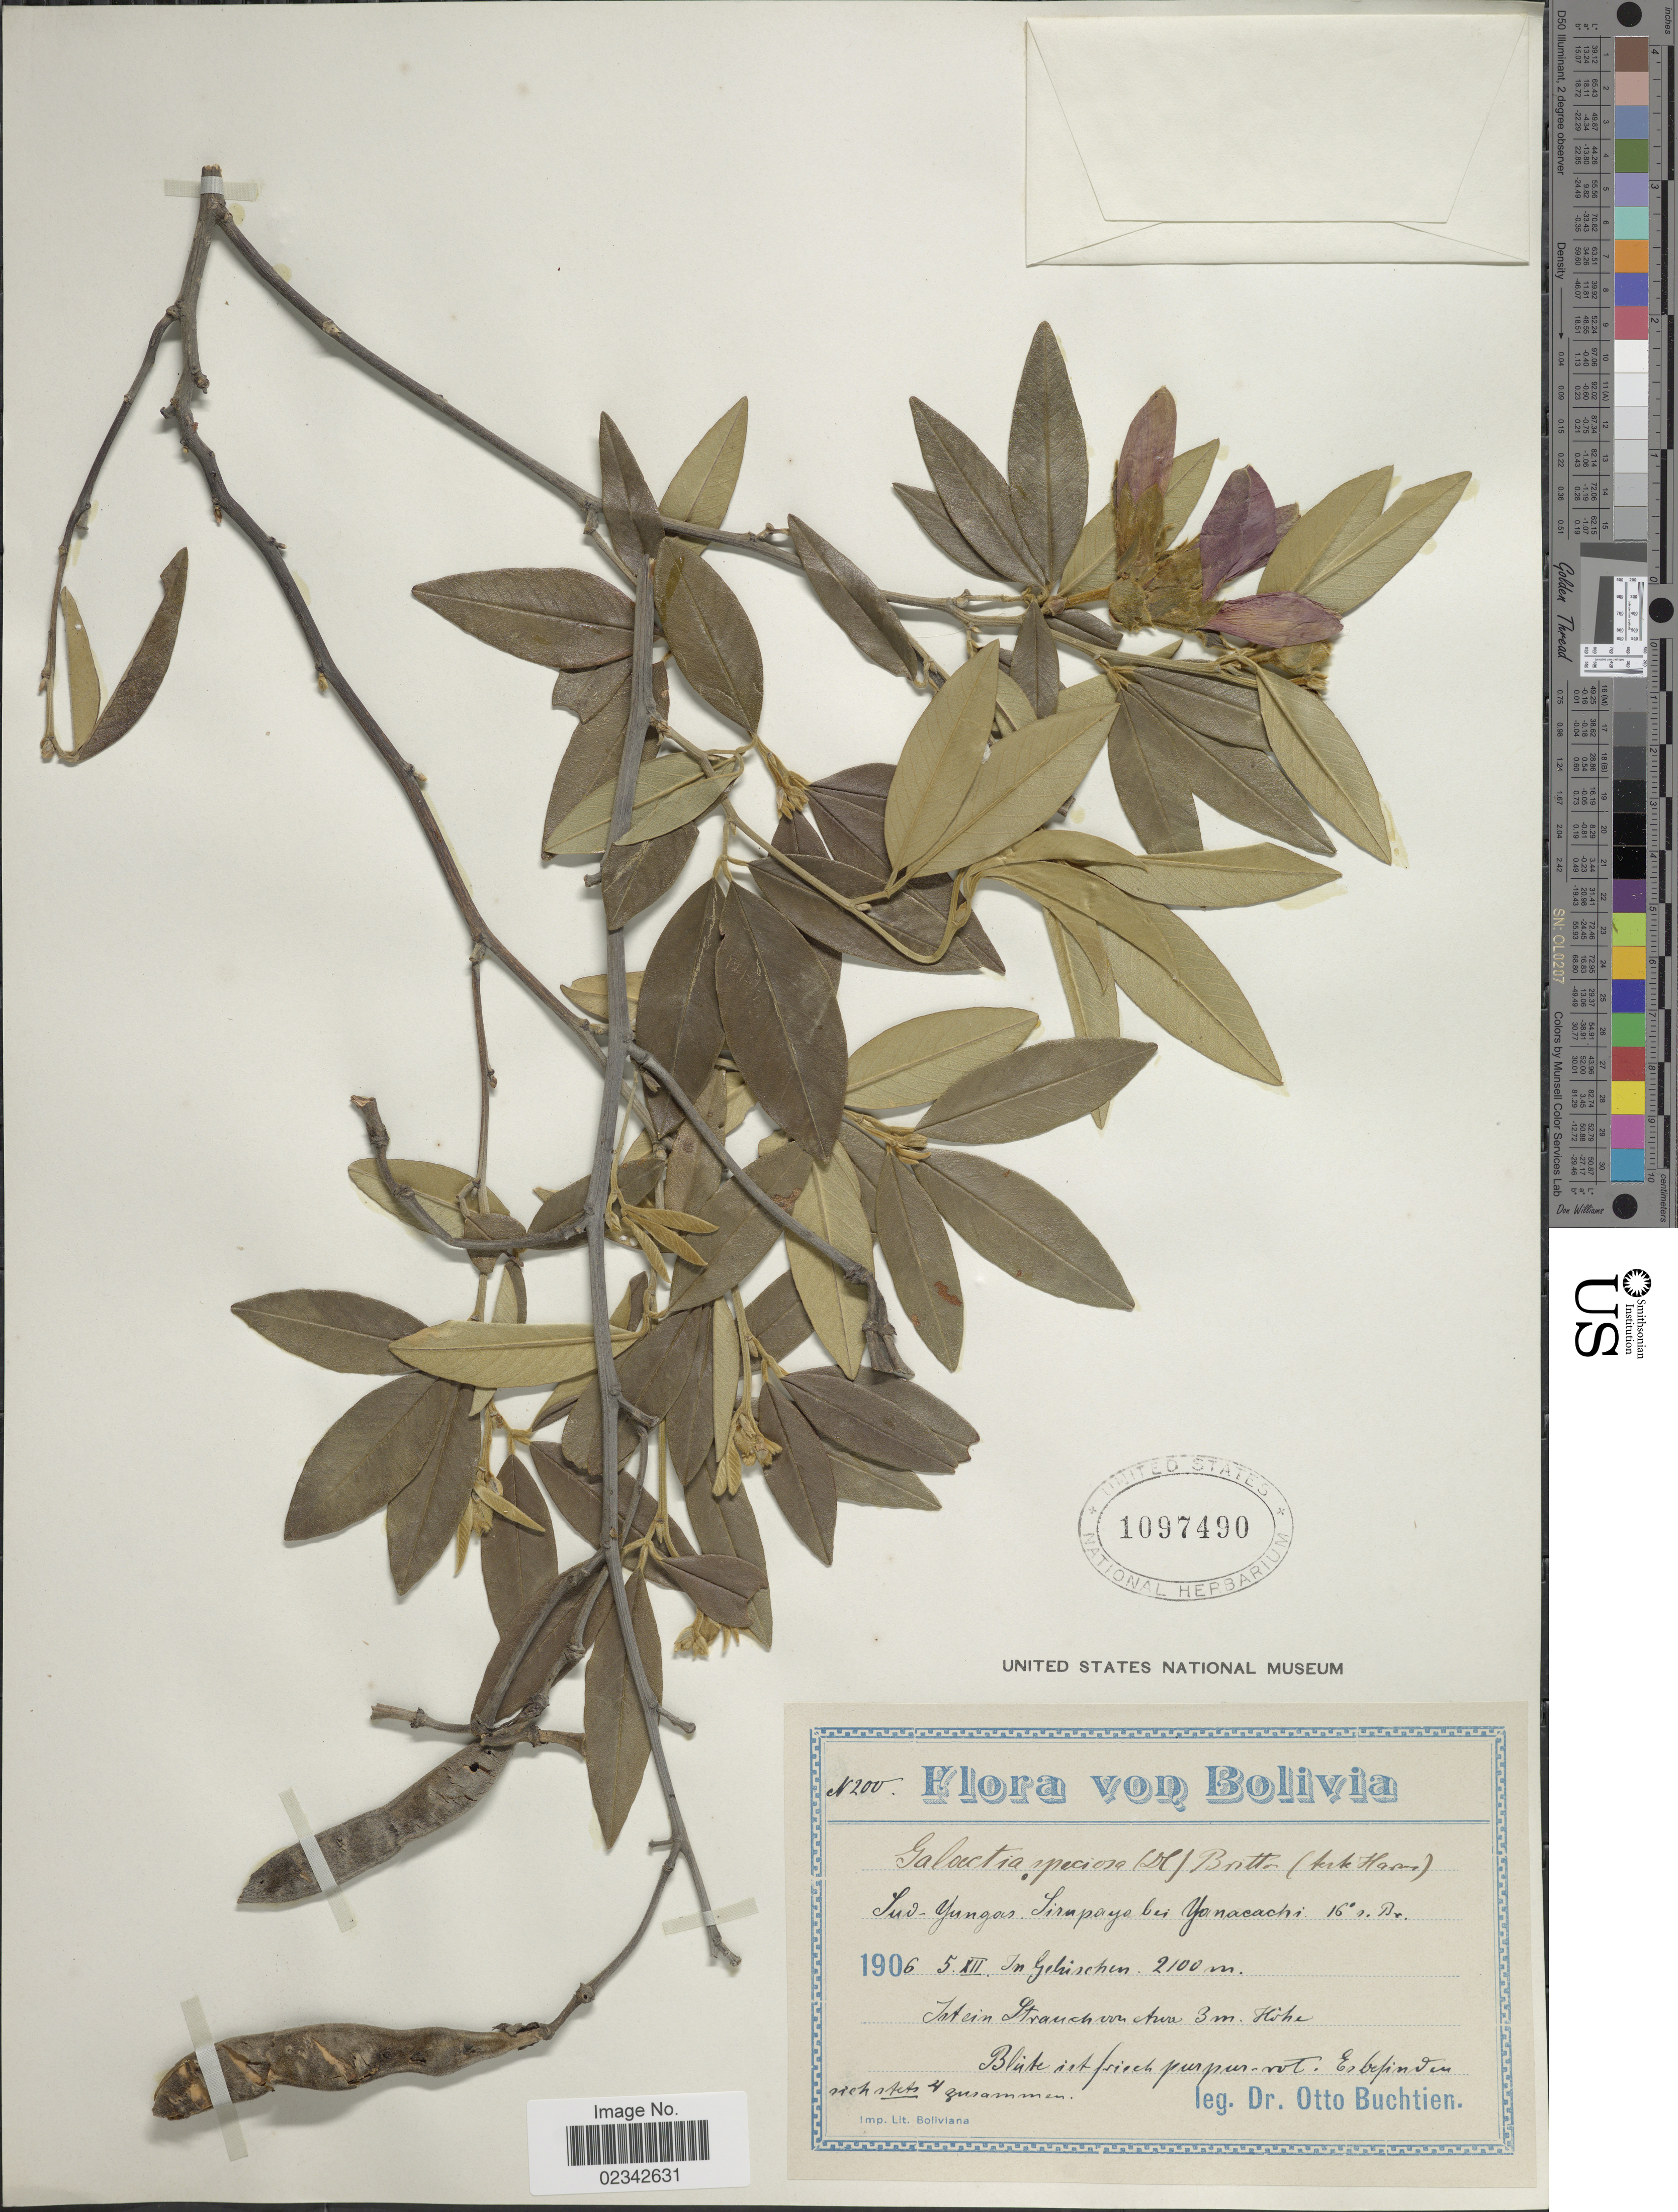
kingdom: Plantae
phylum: Tracheophyta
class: Magnoliopsida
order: Fabales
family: Fabaceae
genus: Collaea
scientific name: Collaea speciosa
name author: (Loisel.) DC.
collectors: O. Buchtien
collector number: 200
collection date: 1906-12-05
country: Bolivia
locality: Sud-Yungas, Sirupaya bei Yanacachi, in Gleuische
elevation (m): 2100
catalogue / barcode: US 1097490